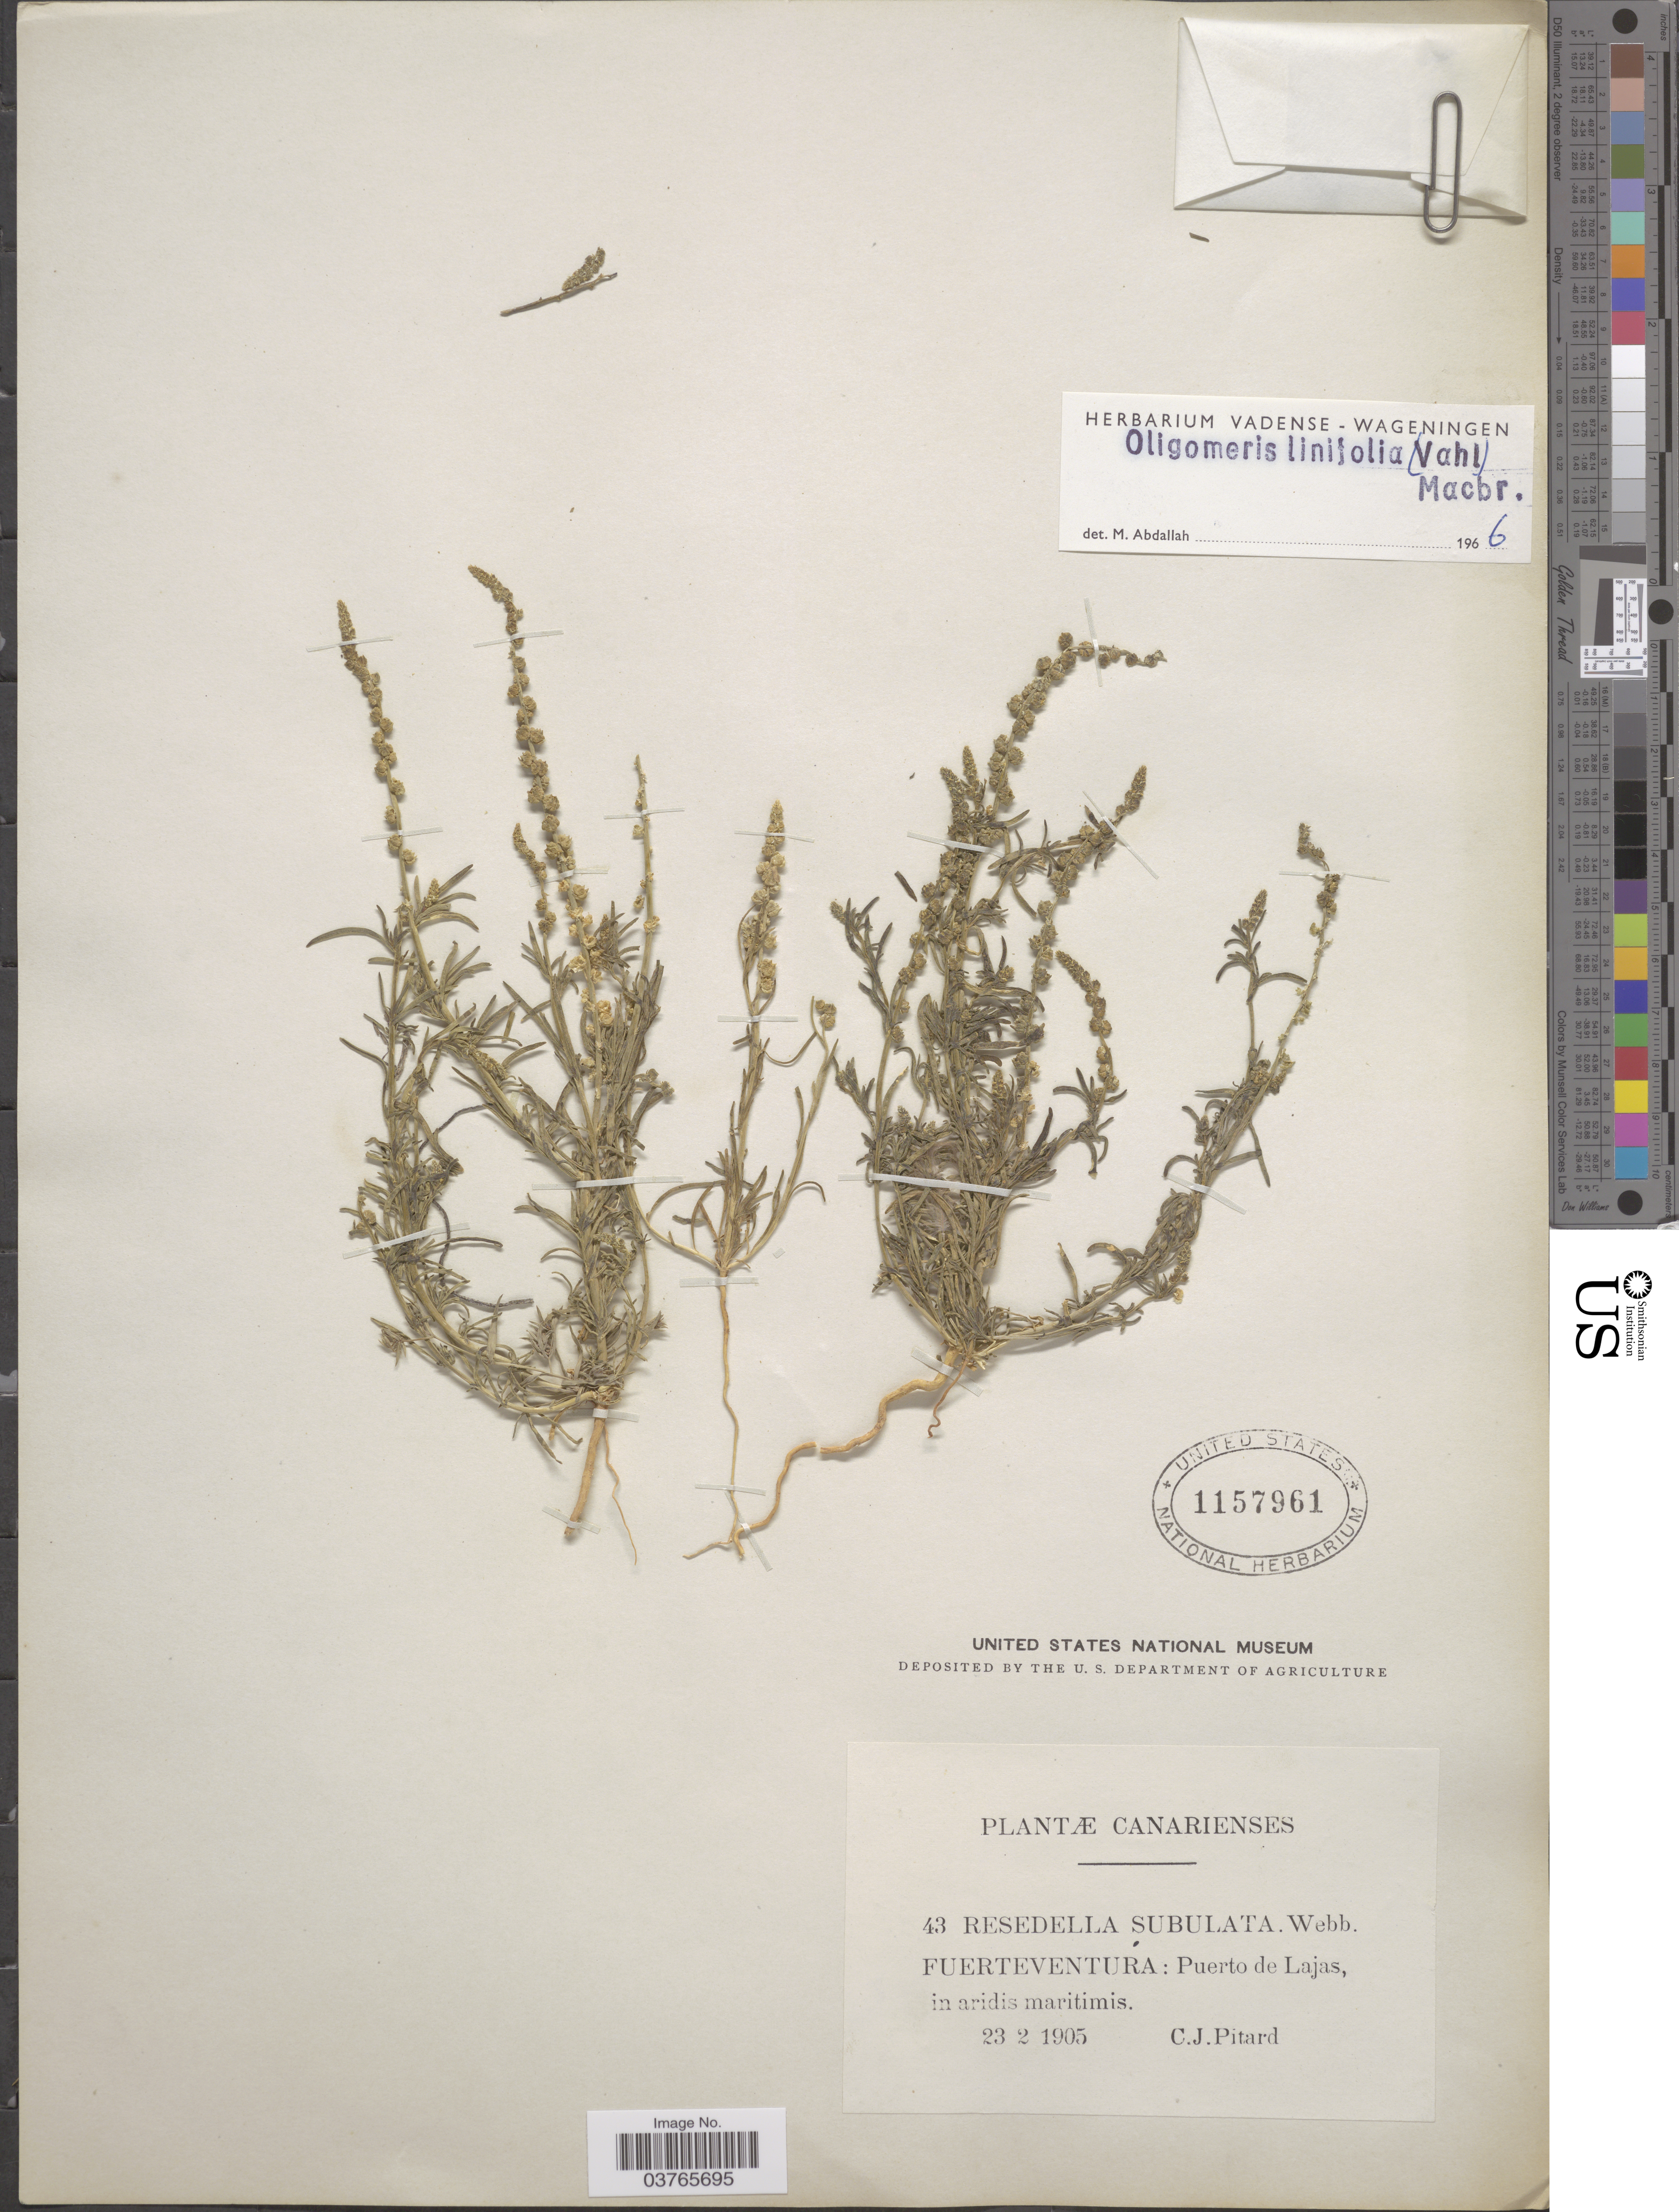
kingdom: Plantae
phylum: Tracheophyta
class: Magnoliopsida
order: Brassicales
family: Resedaceae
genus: Oligomeris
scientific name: Oligomeris linifolia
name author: (Vahl) J.F. Macbr.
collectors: C. Pitard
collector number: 43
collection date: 1905-02-23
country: Spain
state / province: Canarias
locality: Fuerteventura: Puerto de Lajas.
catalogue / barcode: US 1157961